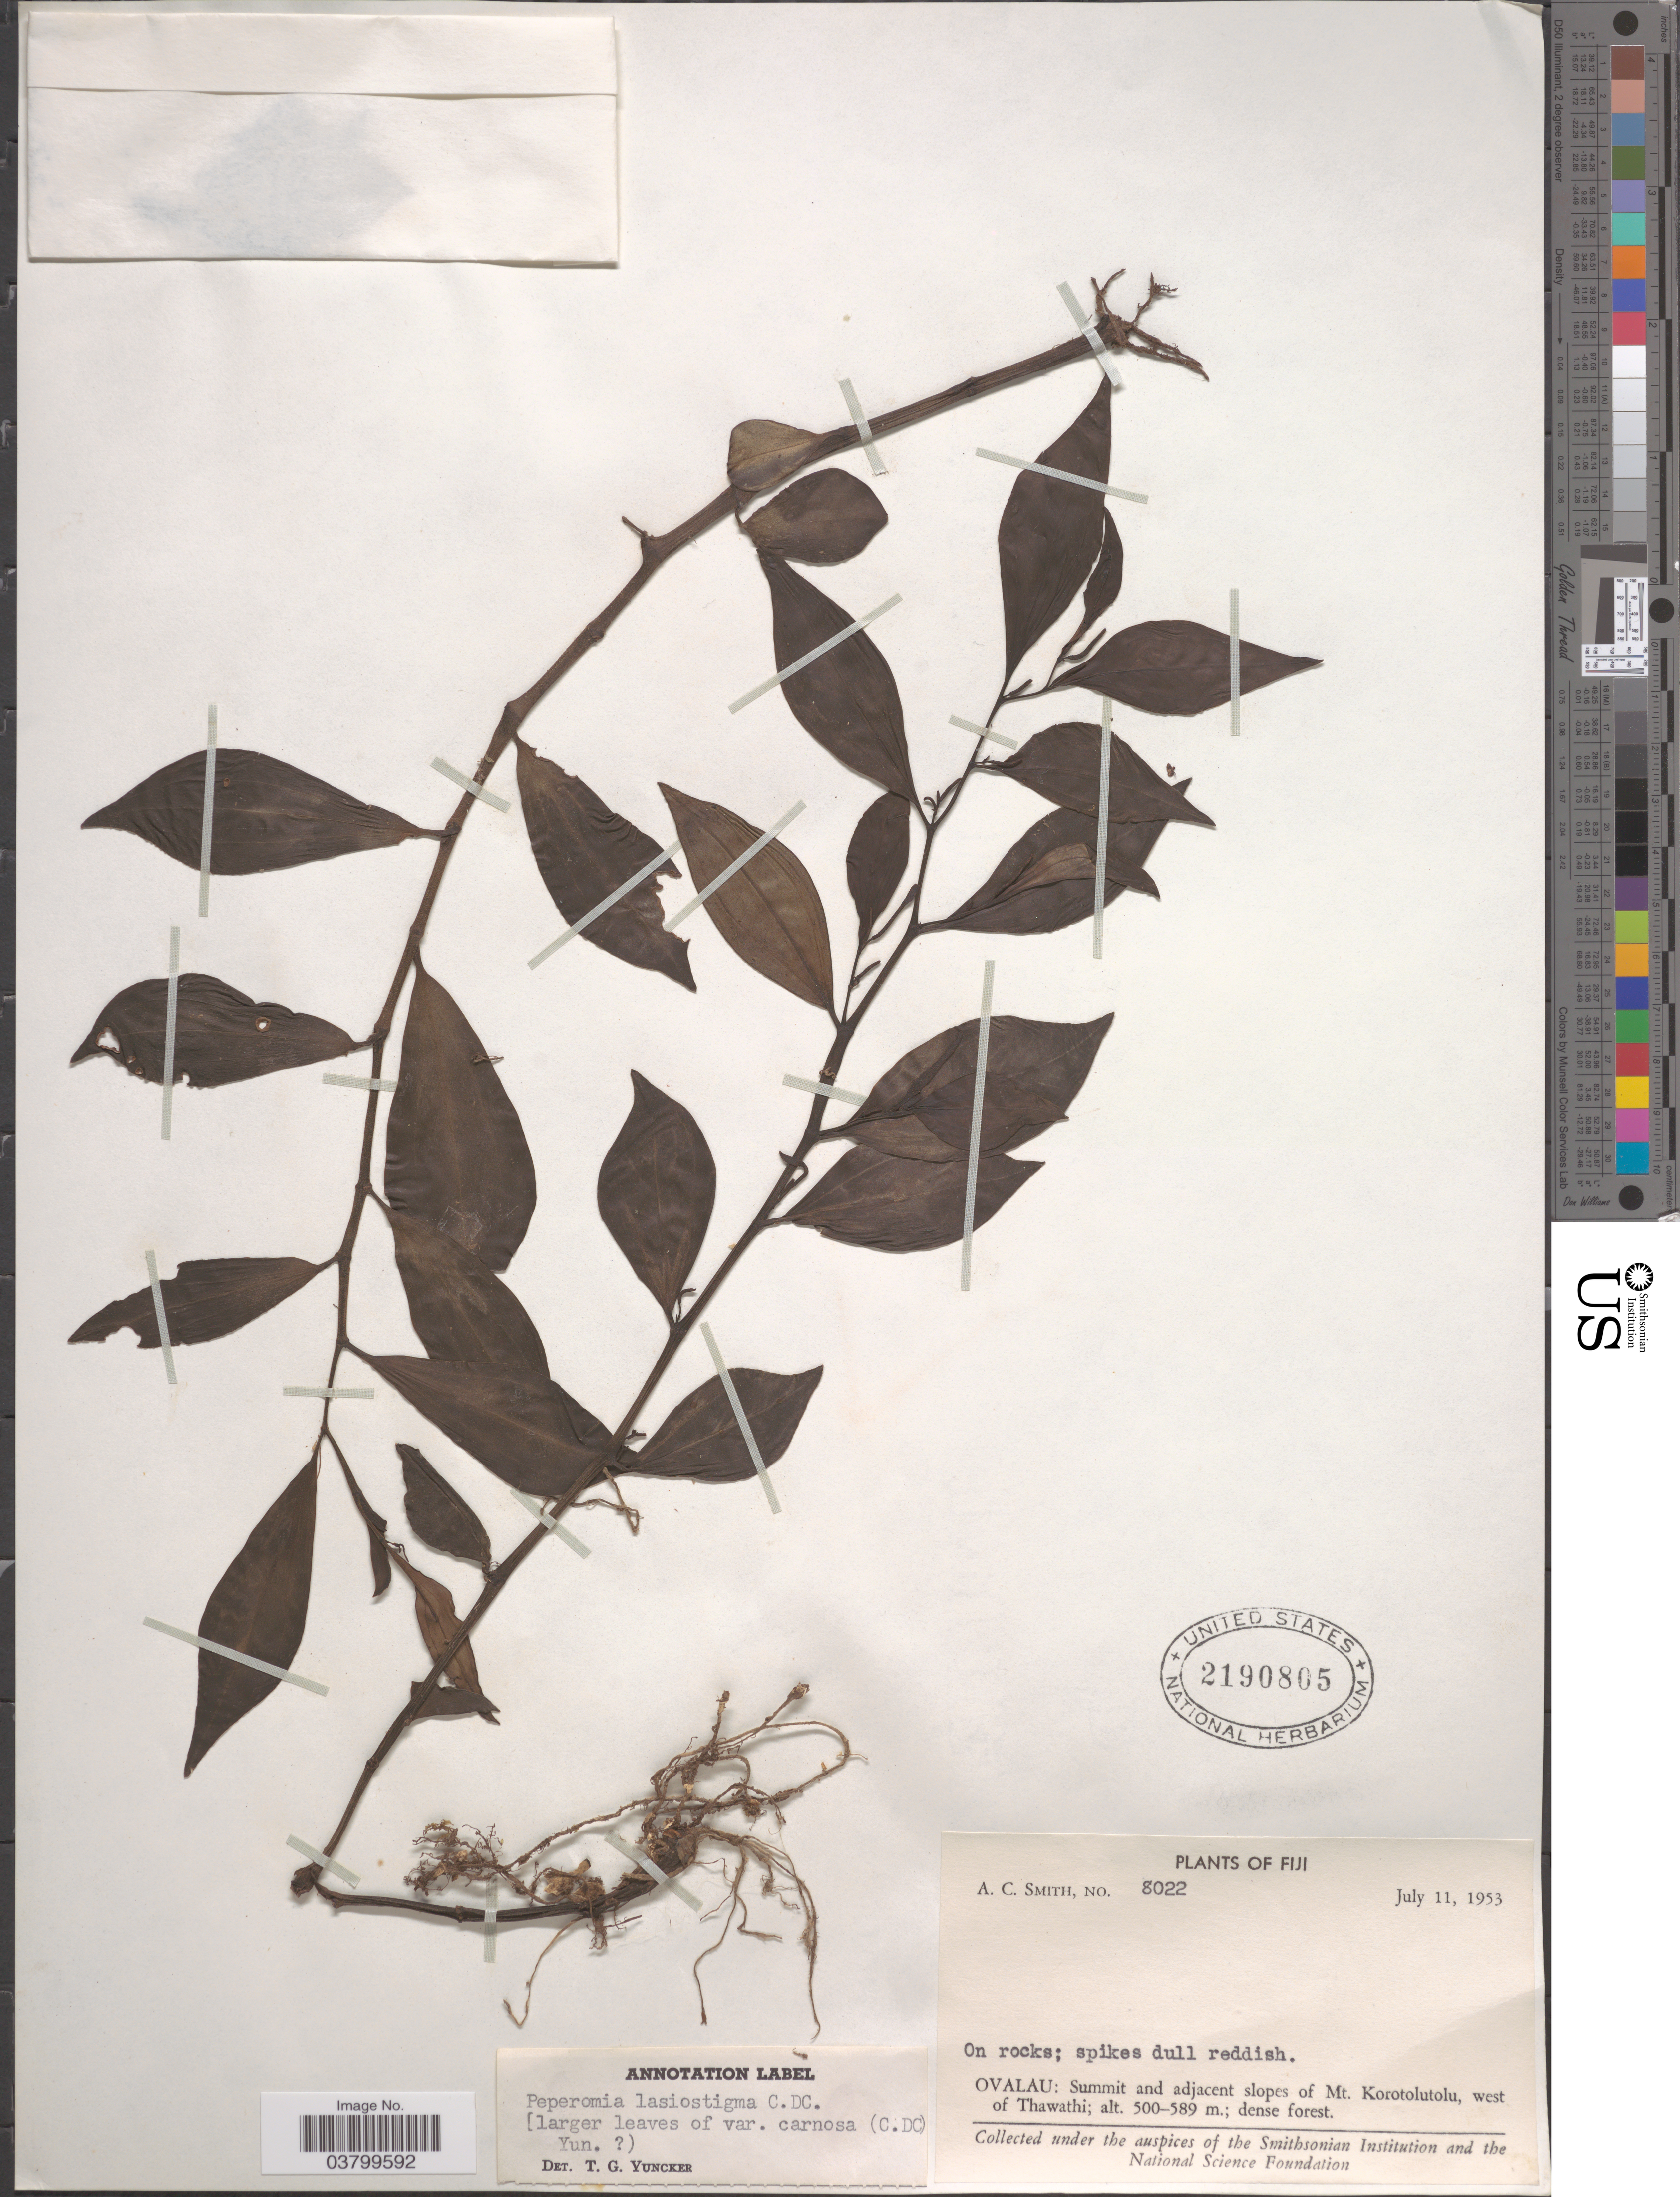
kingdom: Plantae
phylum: Tracheophyta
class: Magnoliopsida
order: Piperales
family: Piperaceae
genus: Peperomia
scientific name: Peperomia lasiostigma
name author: C. DC.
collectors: A. C. Smith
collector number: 8022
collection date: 1953-07-11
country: Fiji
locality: Ovalau: Summit and adjacent slopes of Mt. Korotolutolu, west of Thawathi.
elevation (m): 500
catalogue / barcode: US 2190805